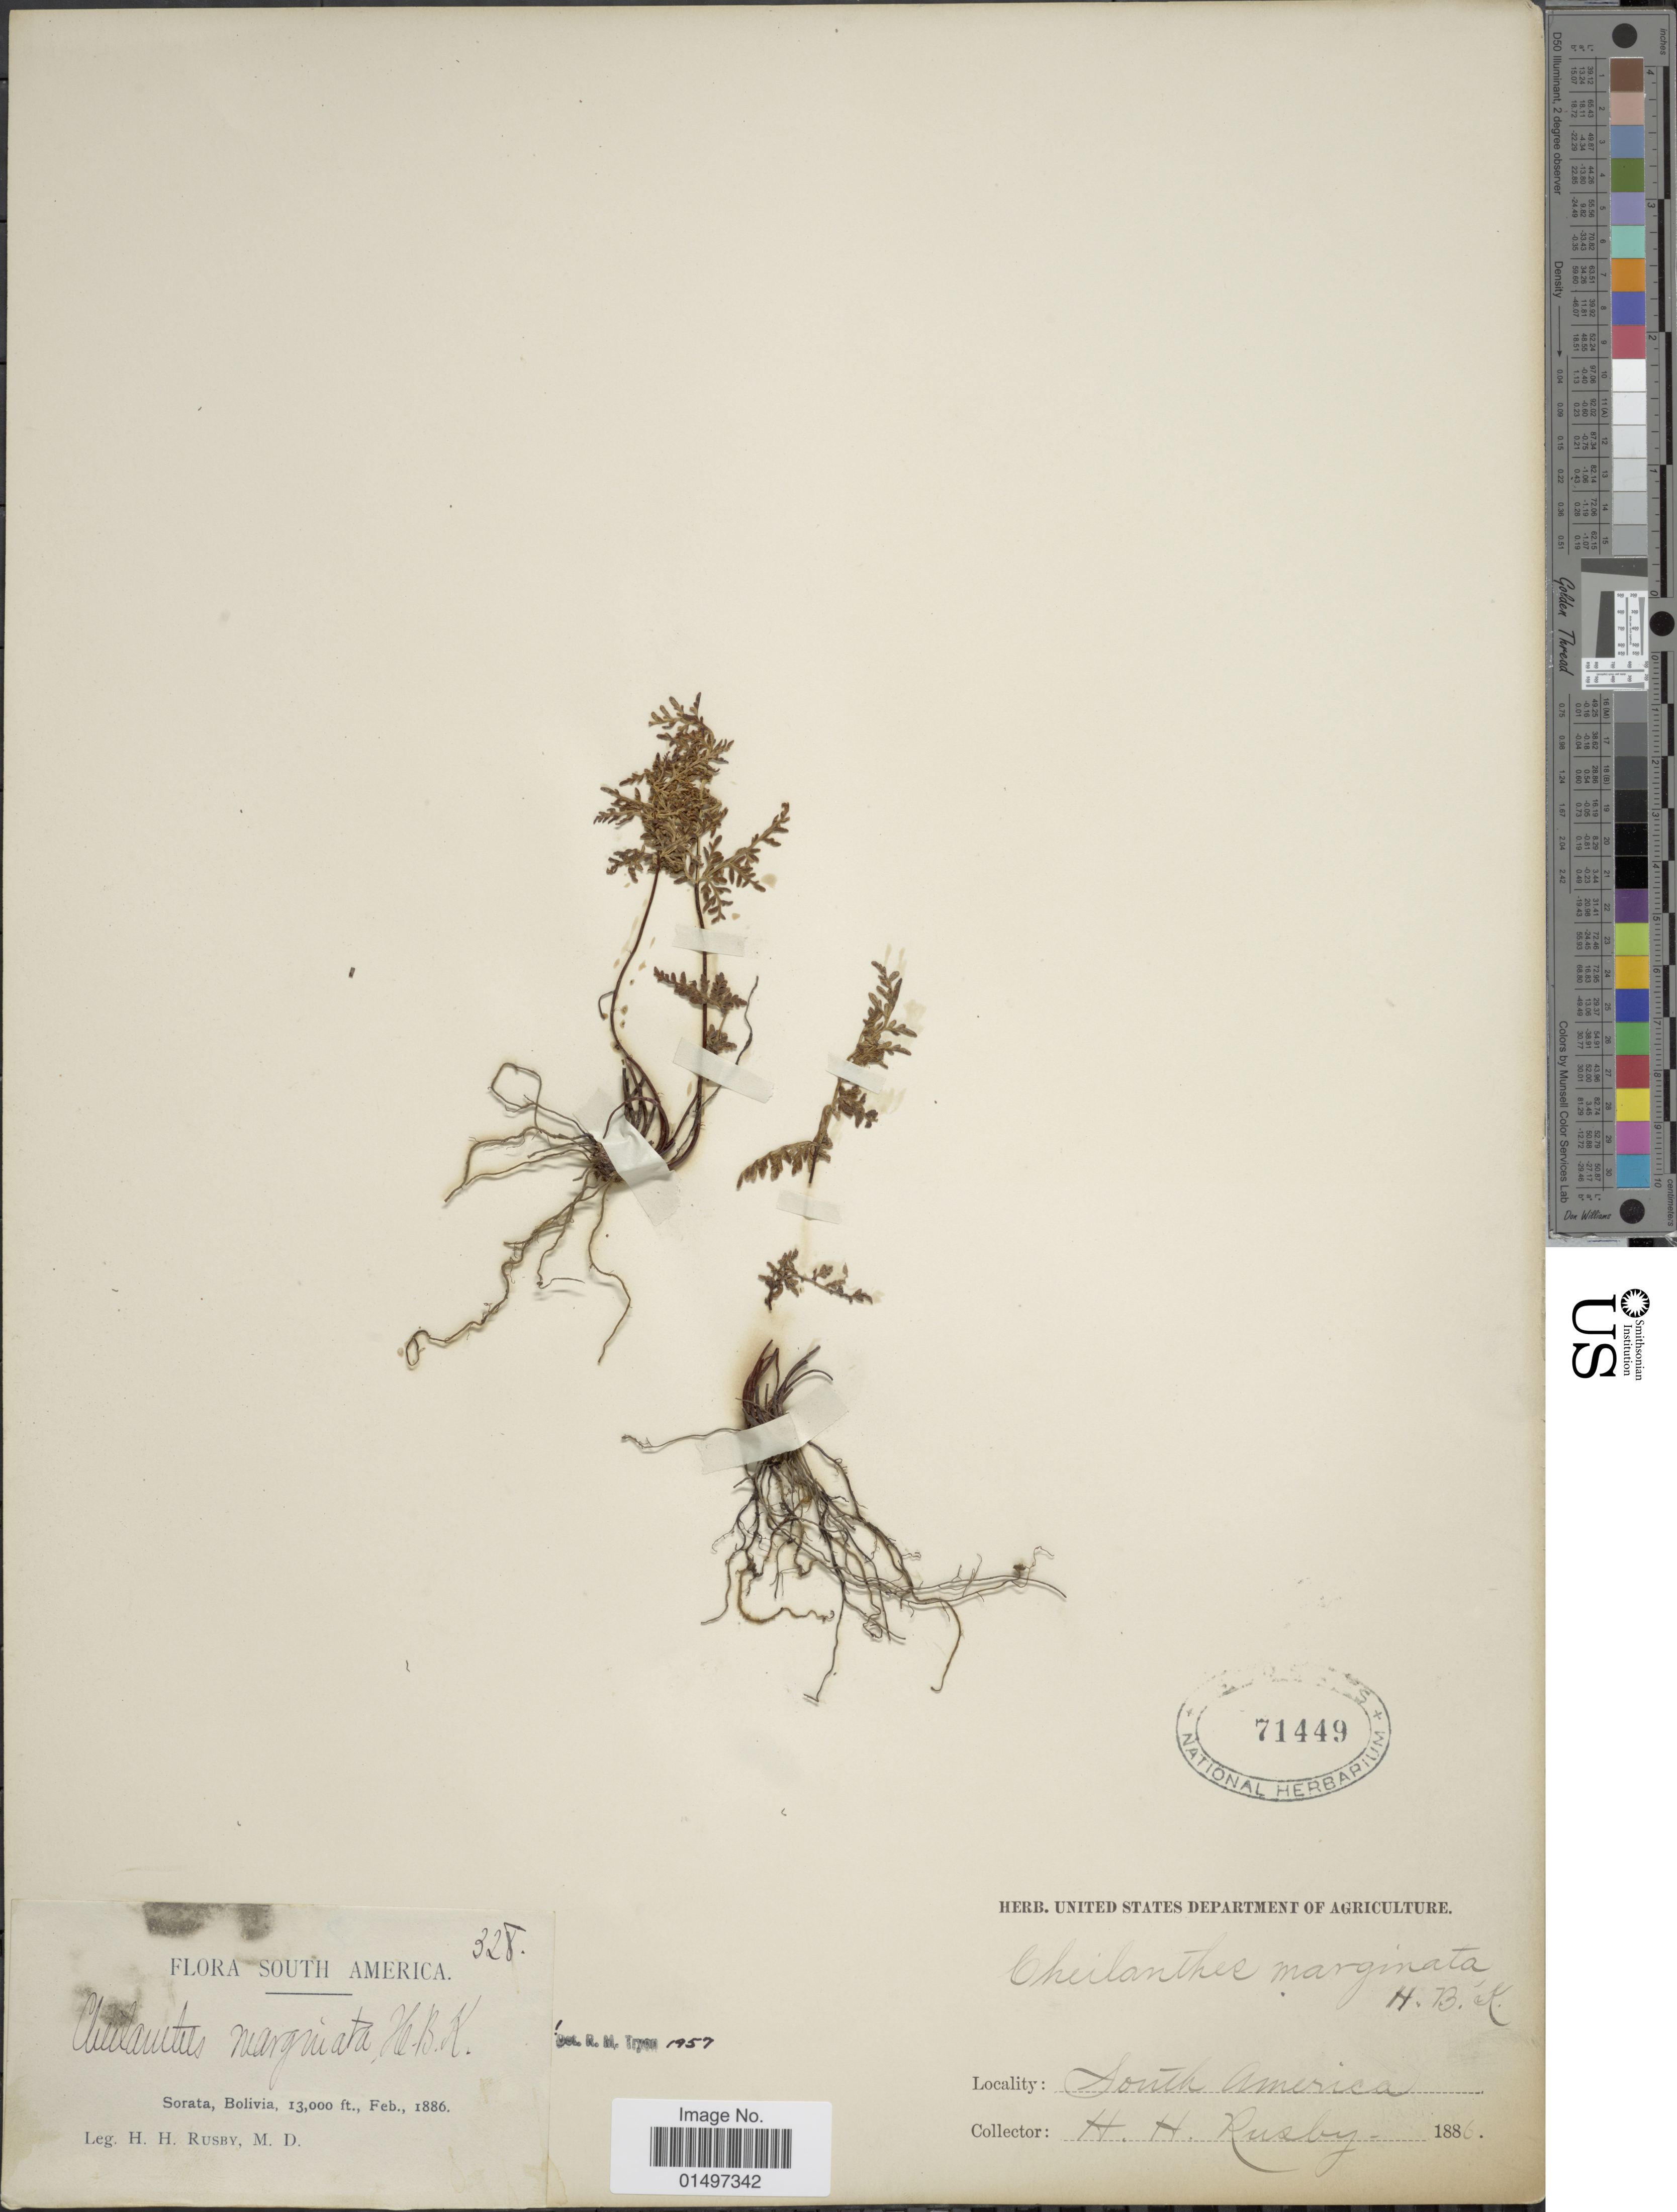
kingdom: Plantae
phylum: Tracheophyta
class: Polypodiopsida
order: Polypodiales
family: Pteridaceae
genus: Gaga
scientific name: Gaga marginata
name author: (Kunth) Fay W. Li & Windham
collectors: H. H. Rusby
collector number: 328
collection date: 1886-02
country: Bolivia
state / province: La Páz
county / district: Larecaja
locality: Sorata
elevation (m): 3962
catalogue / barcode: US 71449